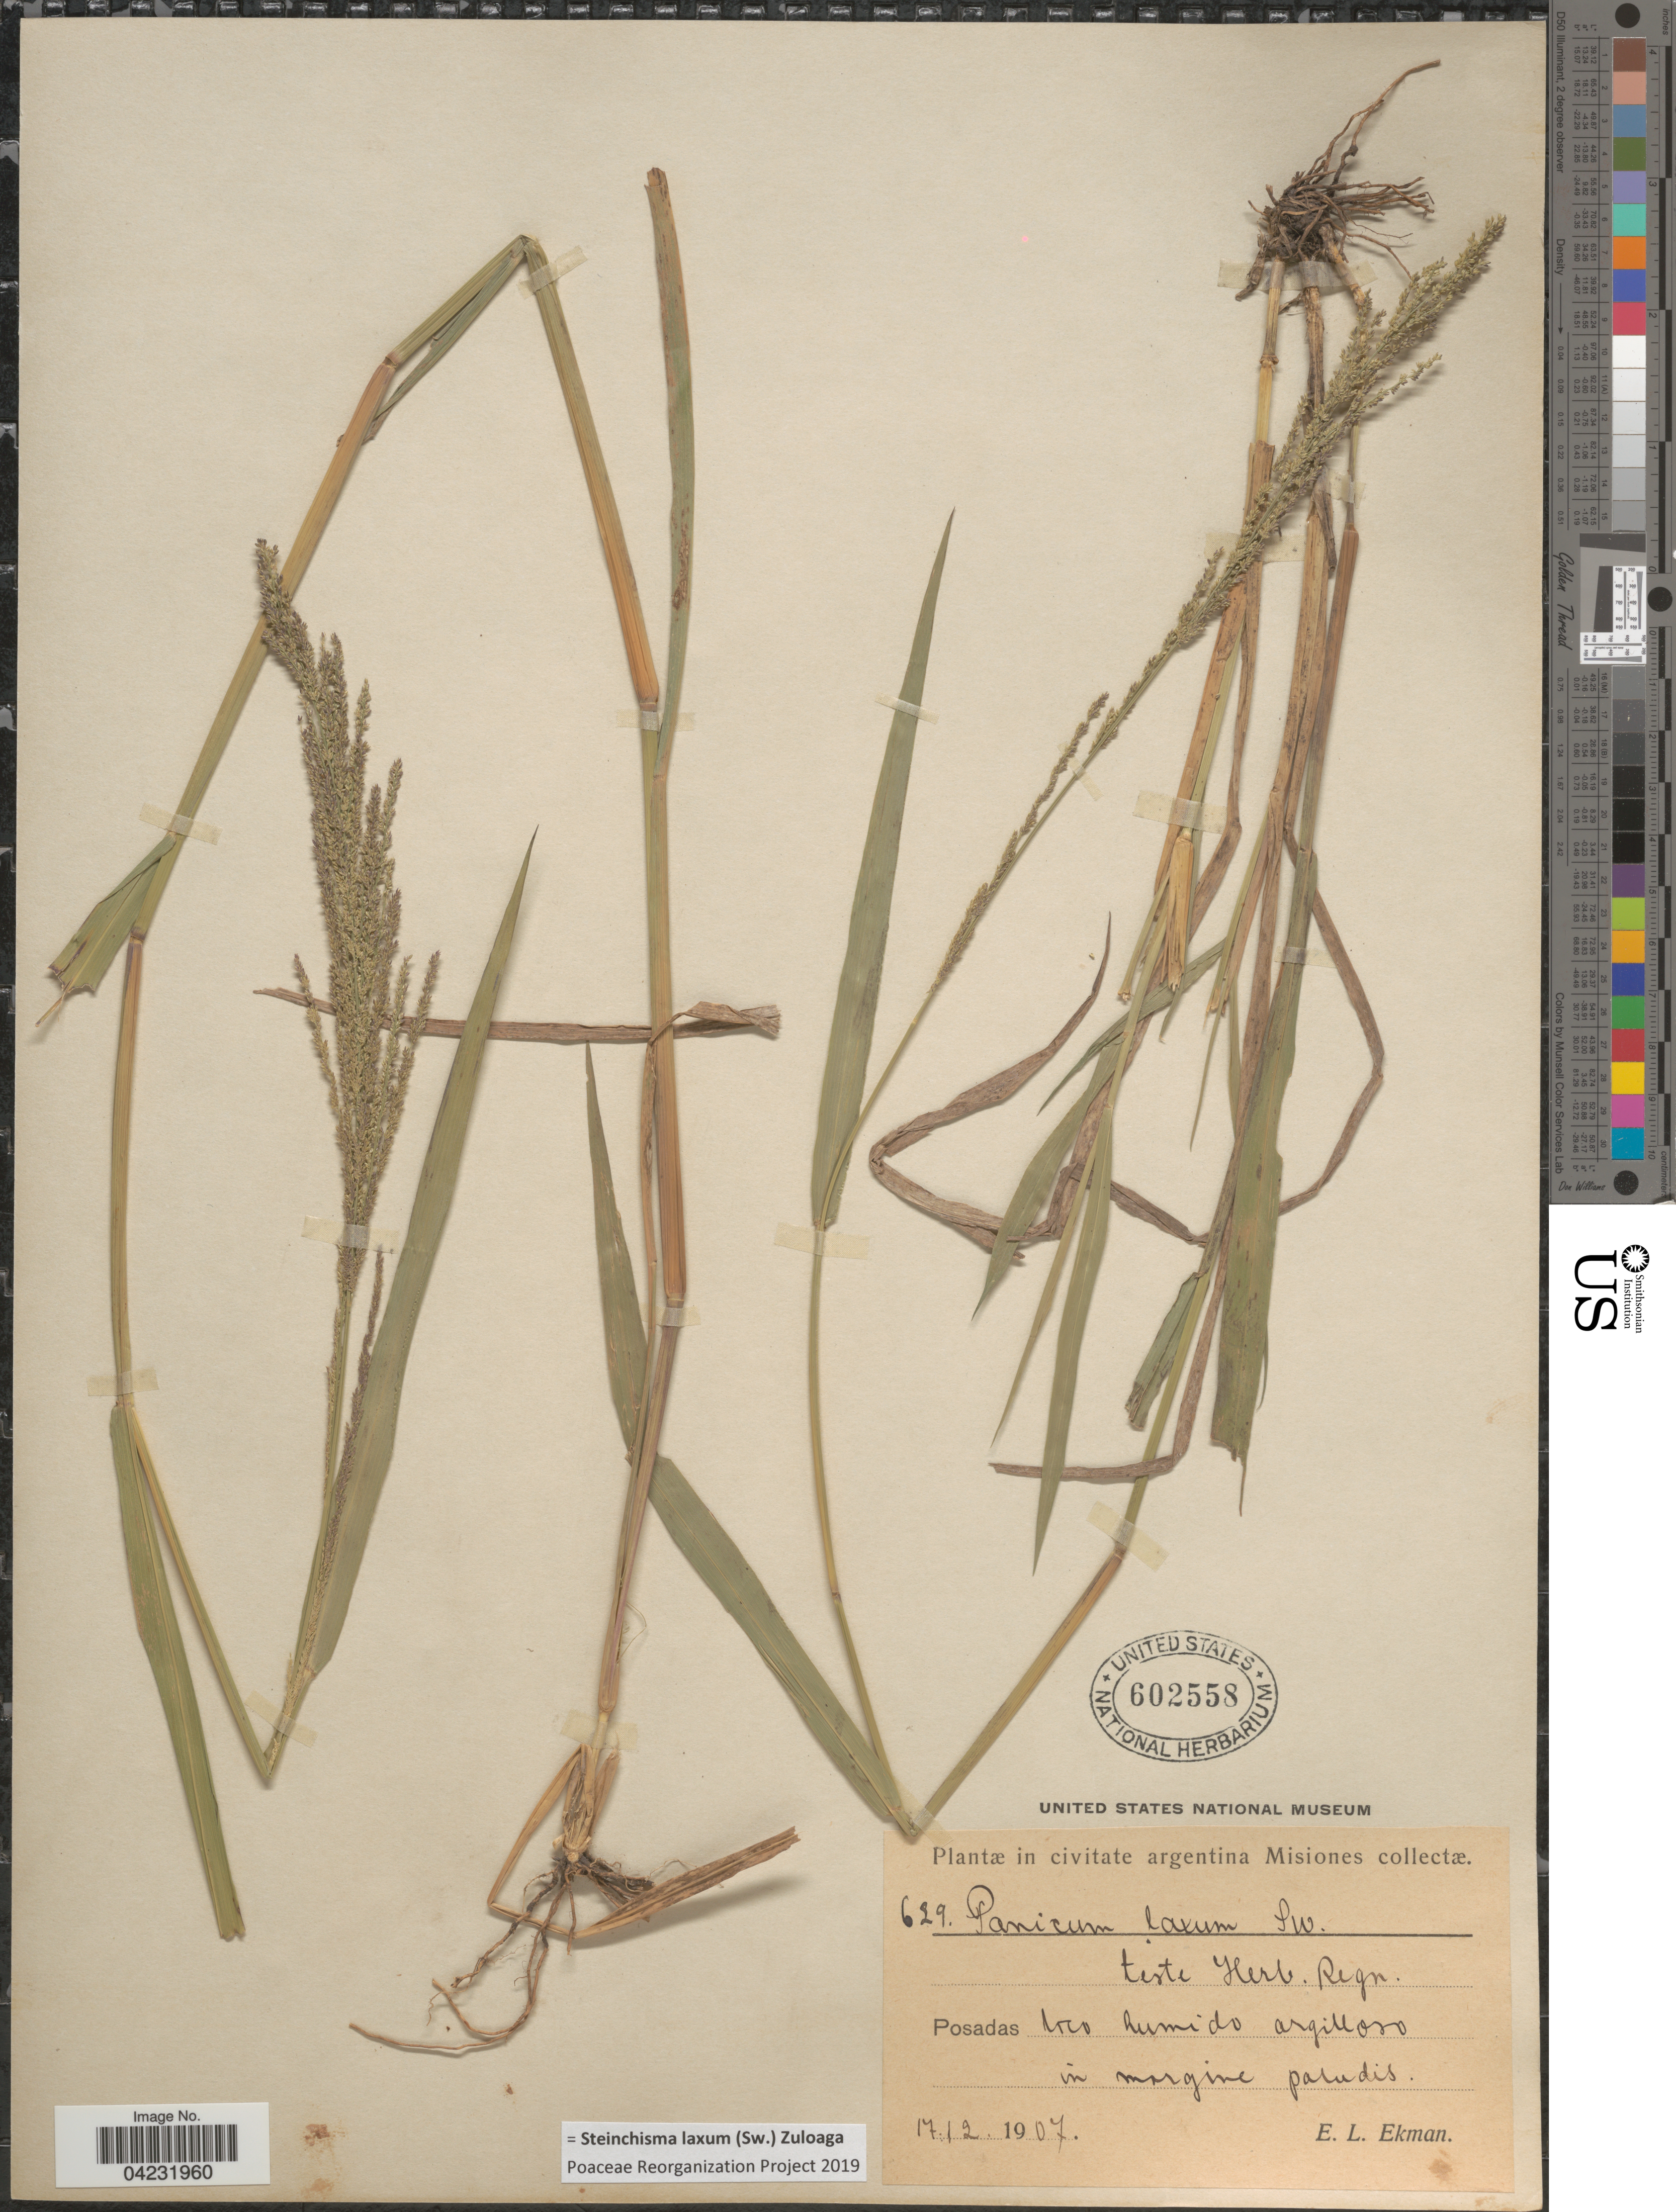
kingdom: Plantae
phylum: Tracheophyta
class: Liliopsida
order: Poales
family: Poaceae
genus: Steinchisma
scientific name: Steinchisma laxum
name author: (Sw.) Zuloaga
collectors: E. L. Ekman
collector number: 629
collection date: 1907-12-17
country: Argentina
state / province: Misiones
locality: Posadas, loco humido argilloso in margine paludis.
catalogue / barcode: US 602558